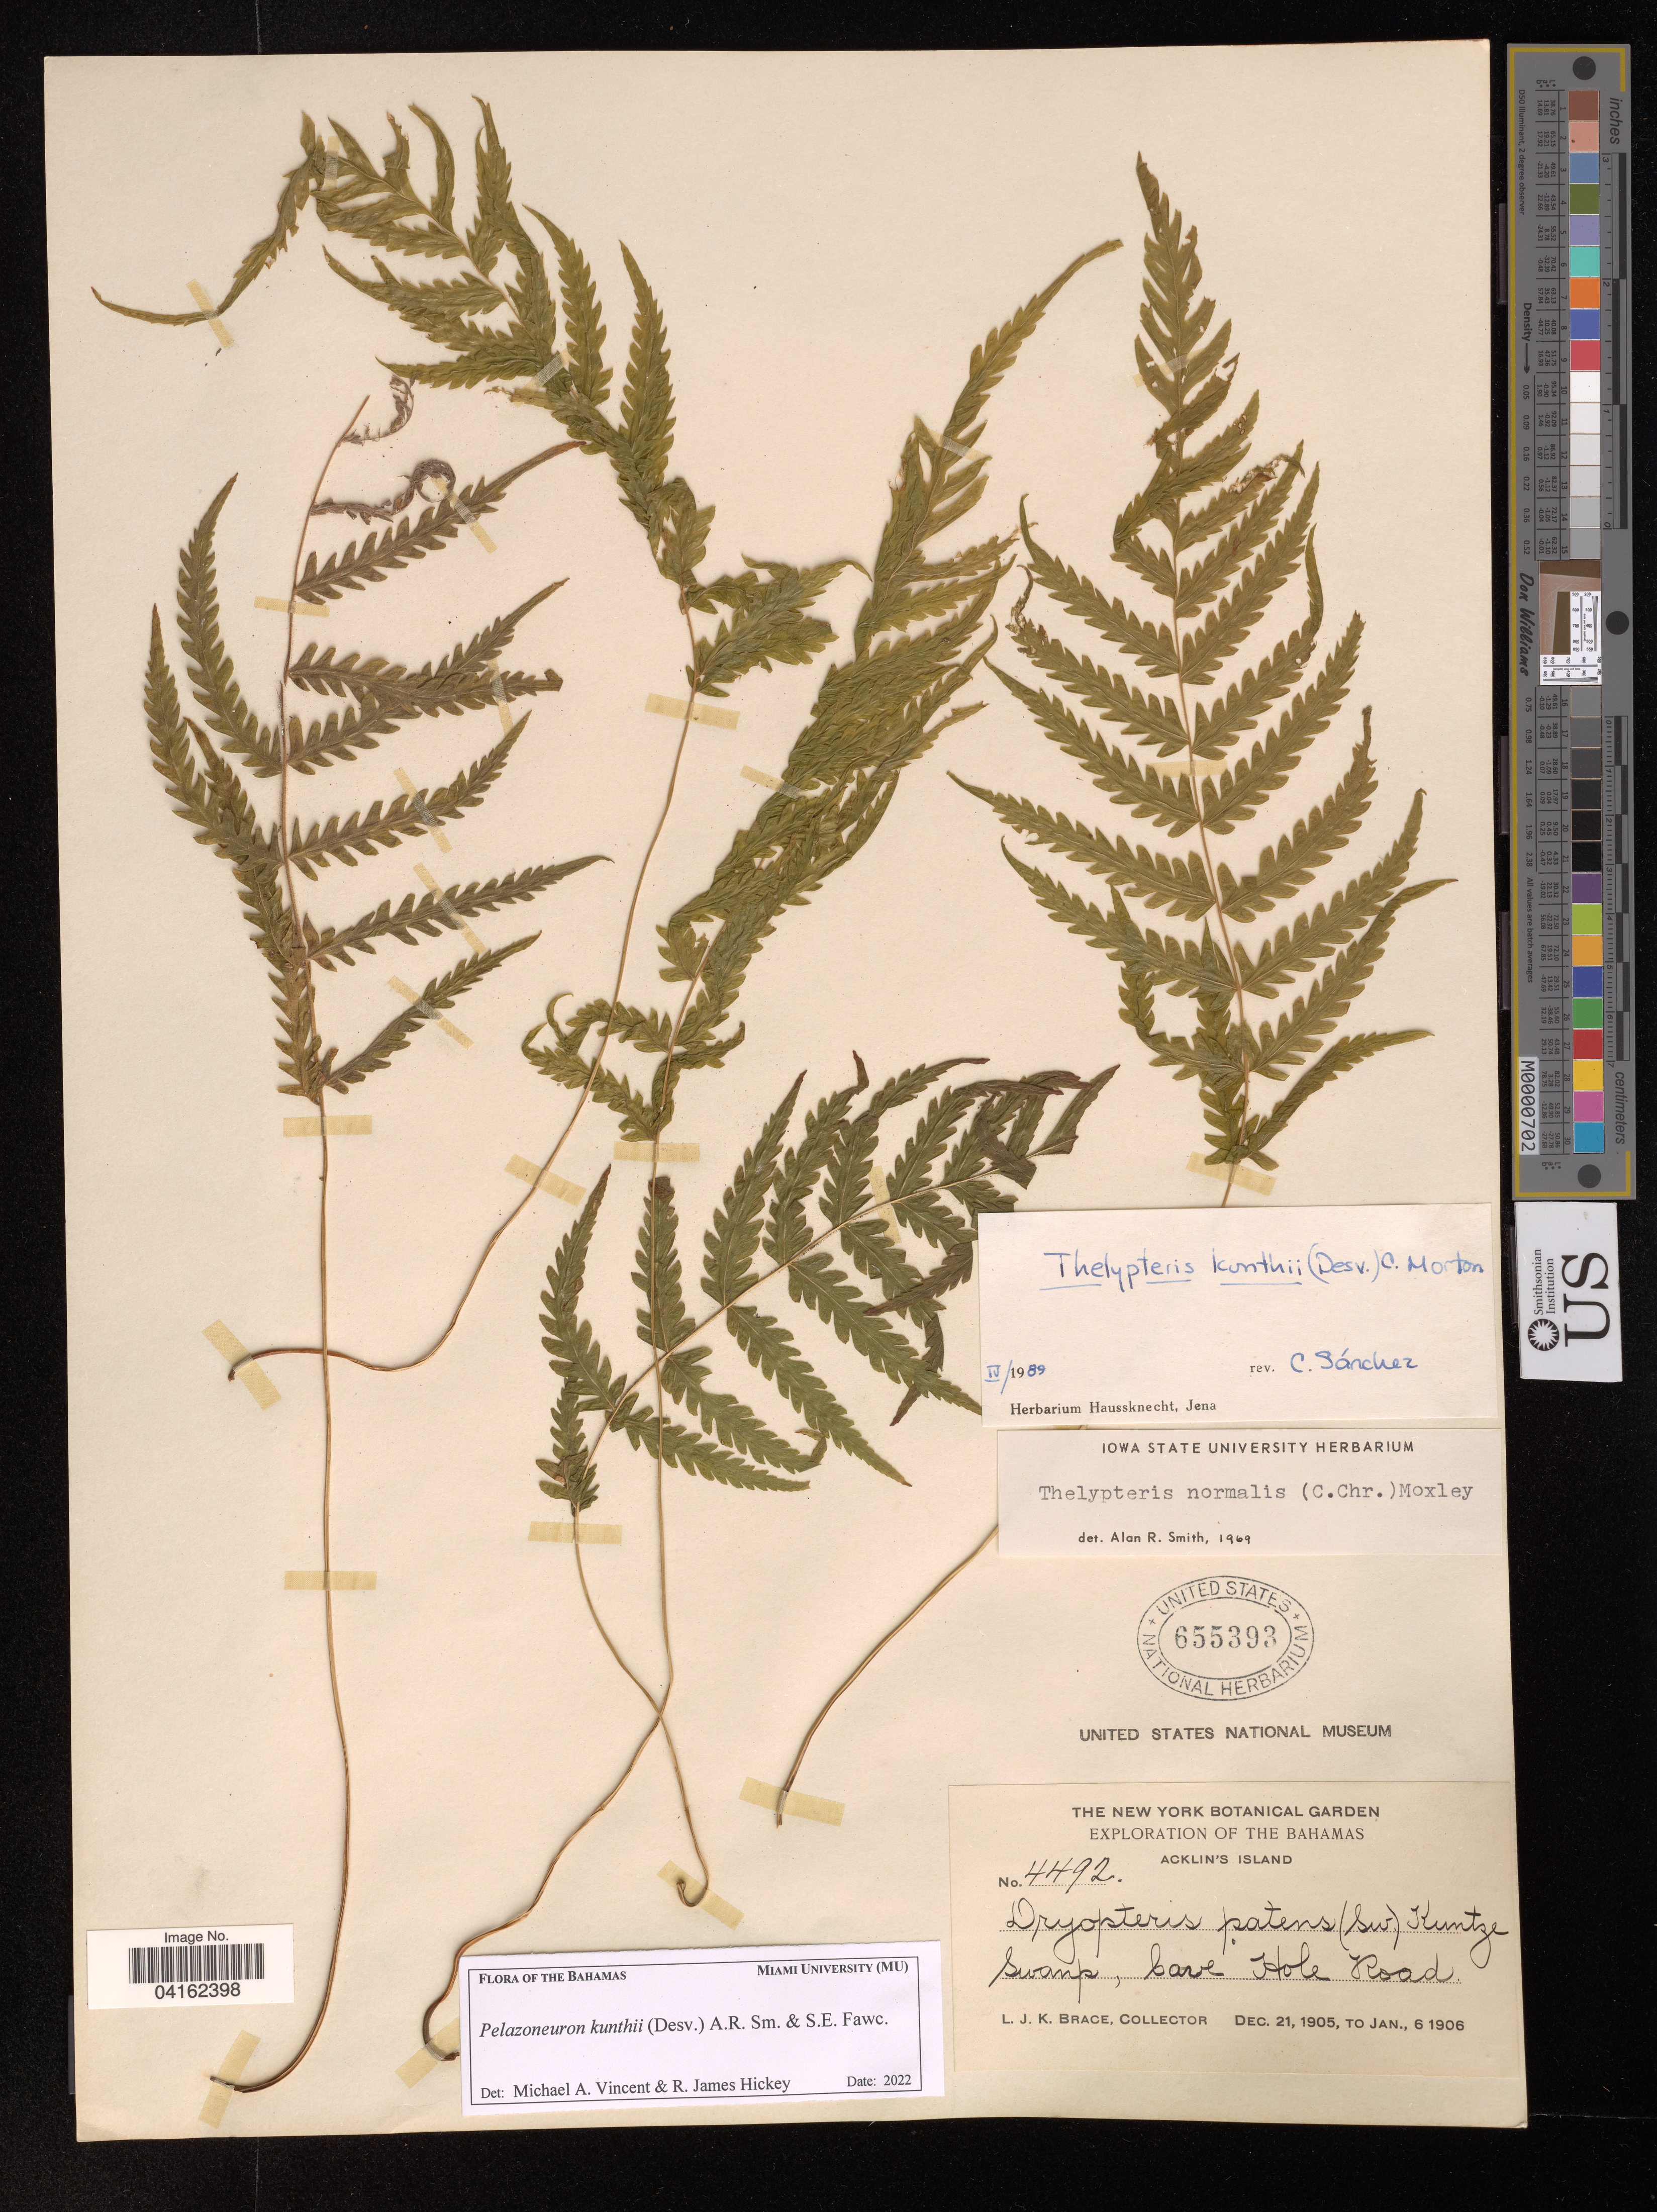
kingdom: Plantae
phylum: Tracheophyta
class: Polypodiopsida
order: Polypodiales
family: Thelypteridaceae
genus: Pelazoneuron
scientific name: Pelazoneuron kunthii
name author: (Desv.) A.R. Sm. & Fawcett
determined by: Vicent, Michael A.; Hickey, R. J.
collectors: L. J. K. Brace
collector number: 4492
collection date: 1905-12-21/1906-01-06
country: Bahamas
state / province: Acklins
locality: Swamp, Cave* Hole Road.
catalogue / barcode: US 655393